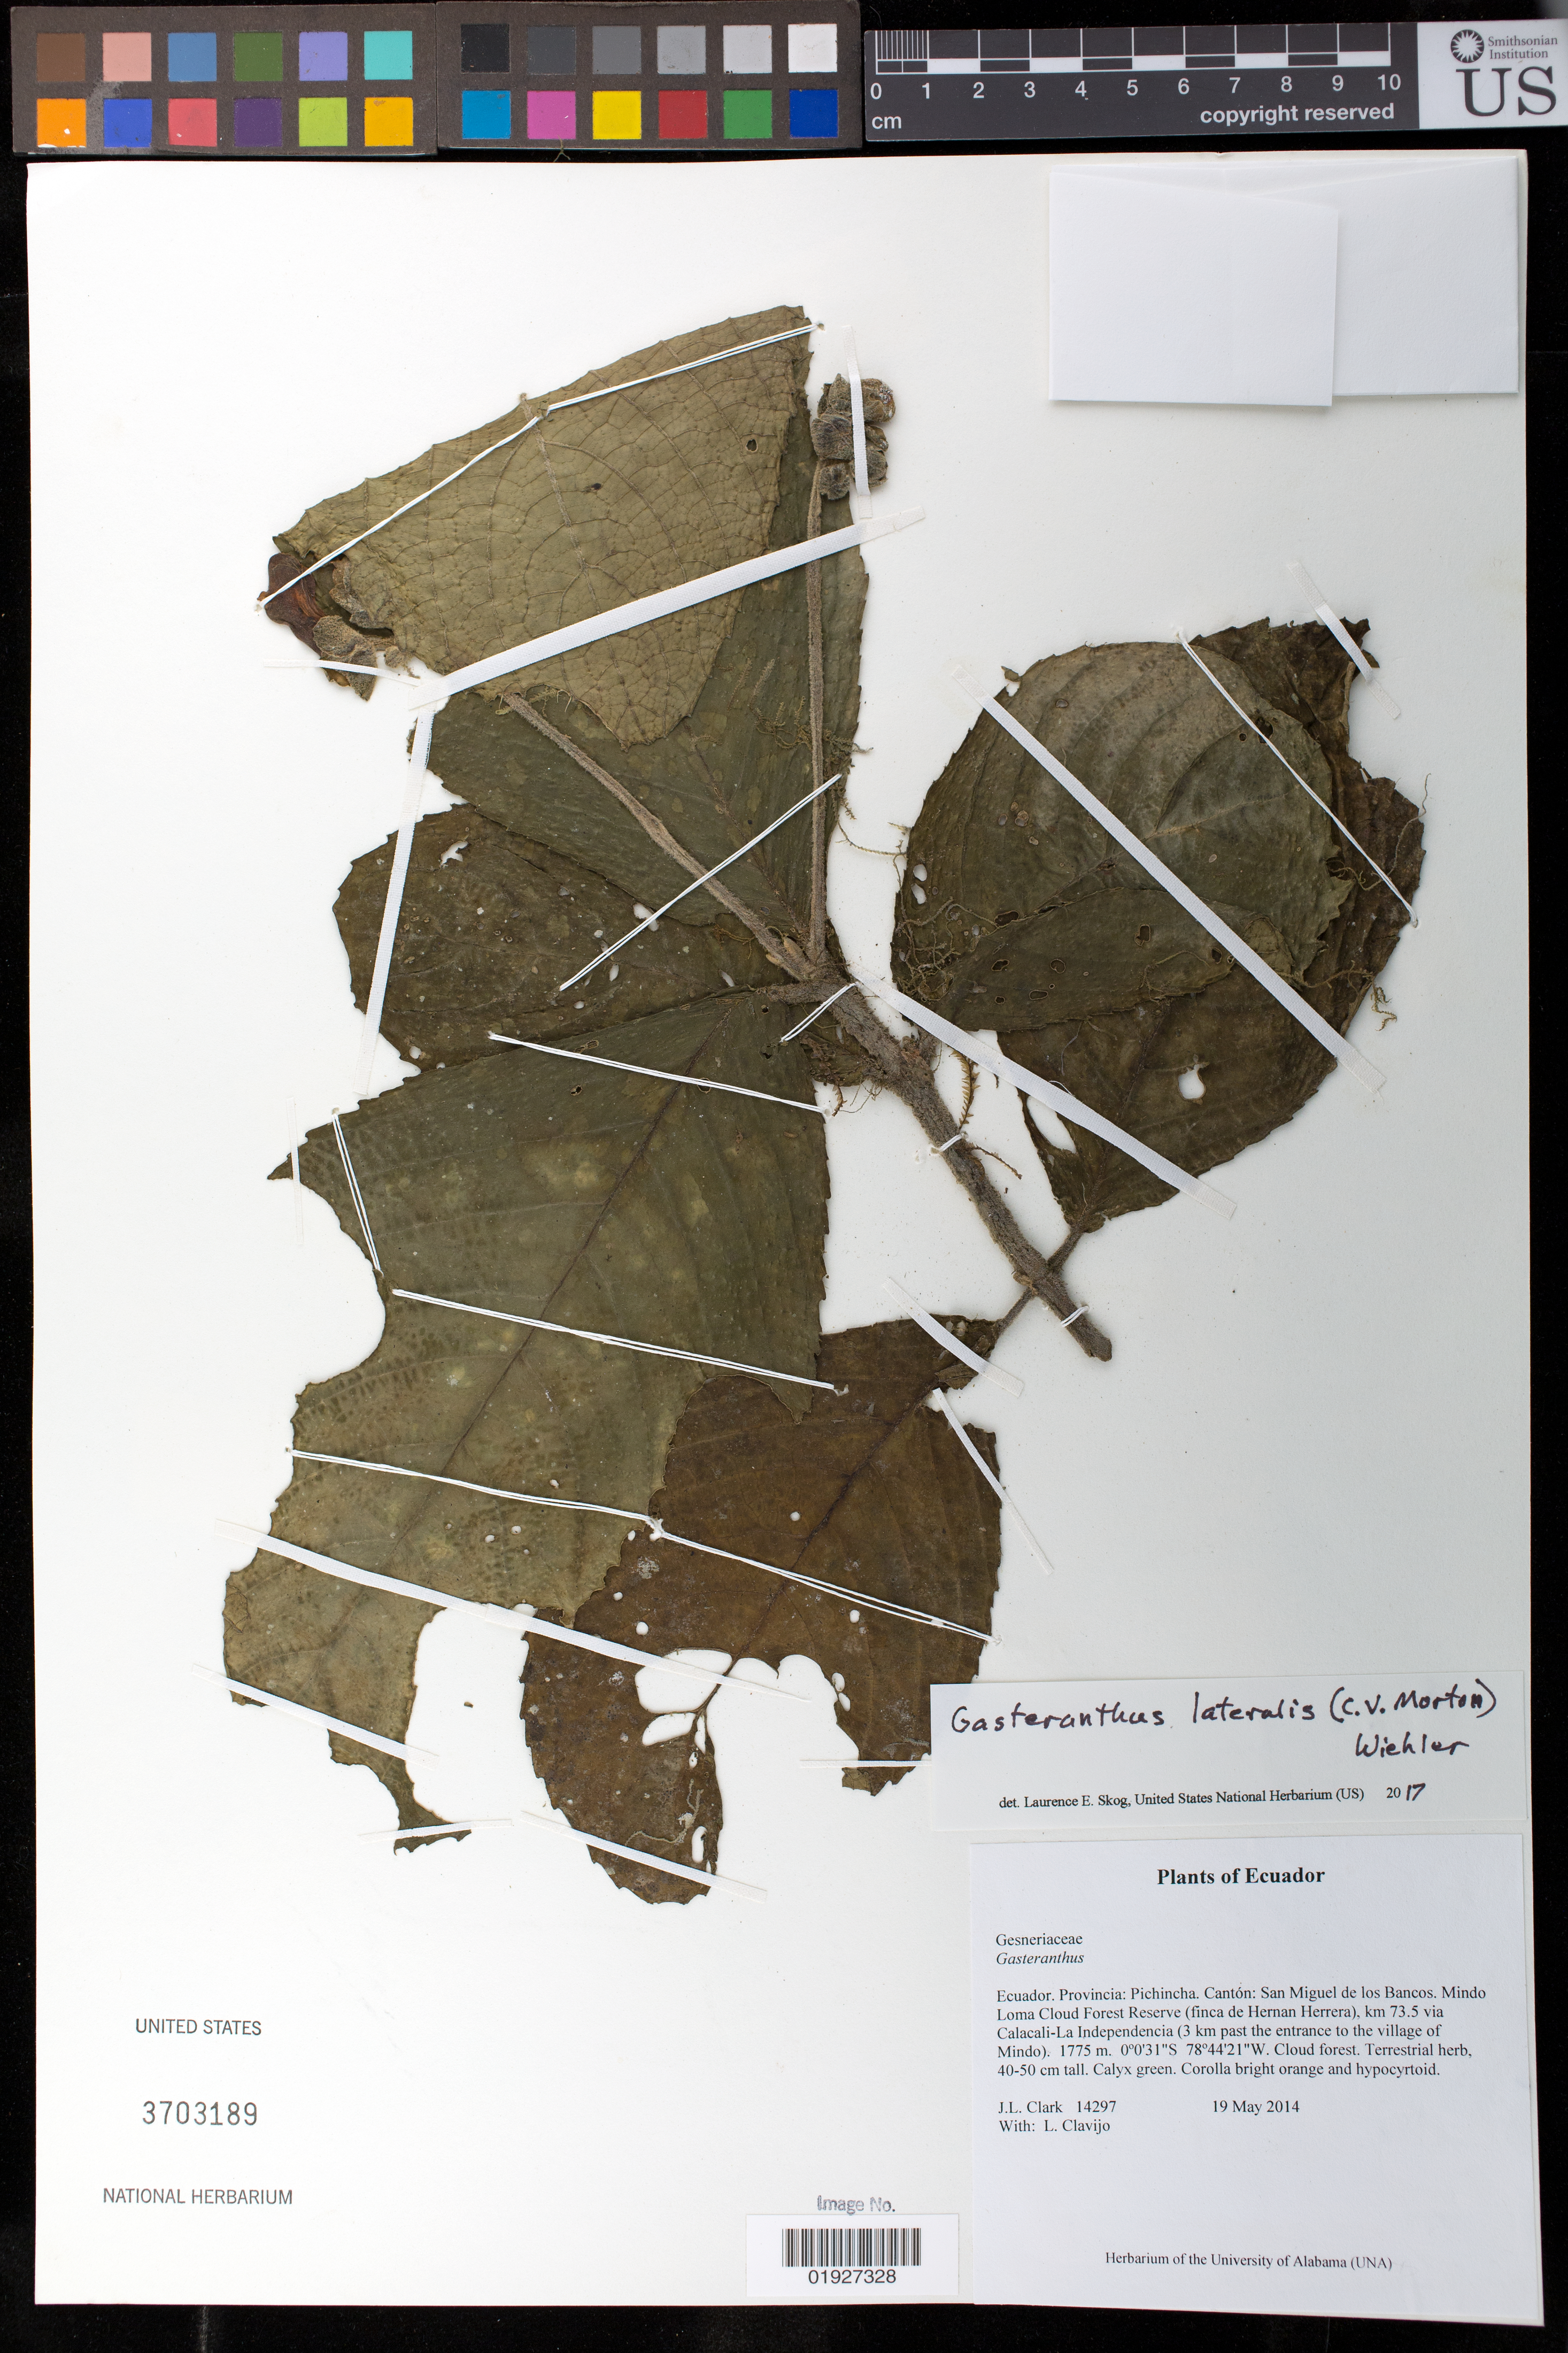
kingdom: Plantae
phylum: Tracheophyta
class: Magnoliopsida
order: Lamiales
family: Gesneriaceae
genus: Gasteranthus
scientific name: Gasteranthus lateralis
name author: (C.V. Morton) Wiehler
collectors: J. L. Clark & L. Clavijo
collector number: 14297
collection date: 2014-05-19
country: Ecuador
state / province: Pichincha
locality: Canton: San Miguel de los Bancos. Mindo Loma Cloud Forest Reserve (finca de Hernan Herrera), km 73.5 via Calacali-La Independencia (3 km past the entrance to the village of Mindo).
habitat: Cloud forest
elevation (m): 1775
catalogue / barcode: US 3703189